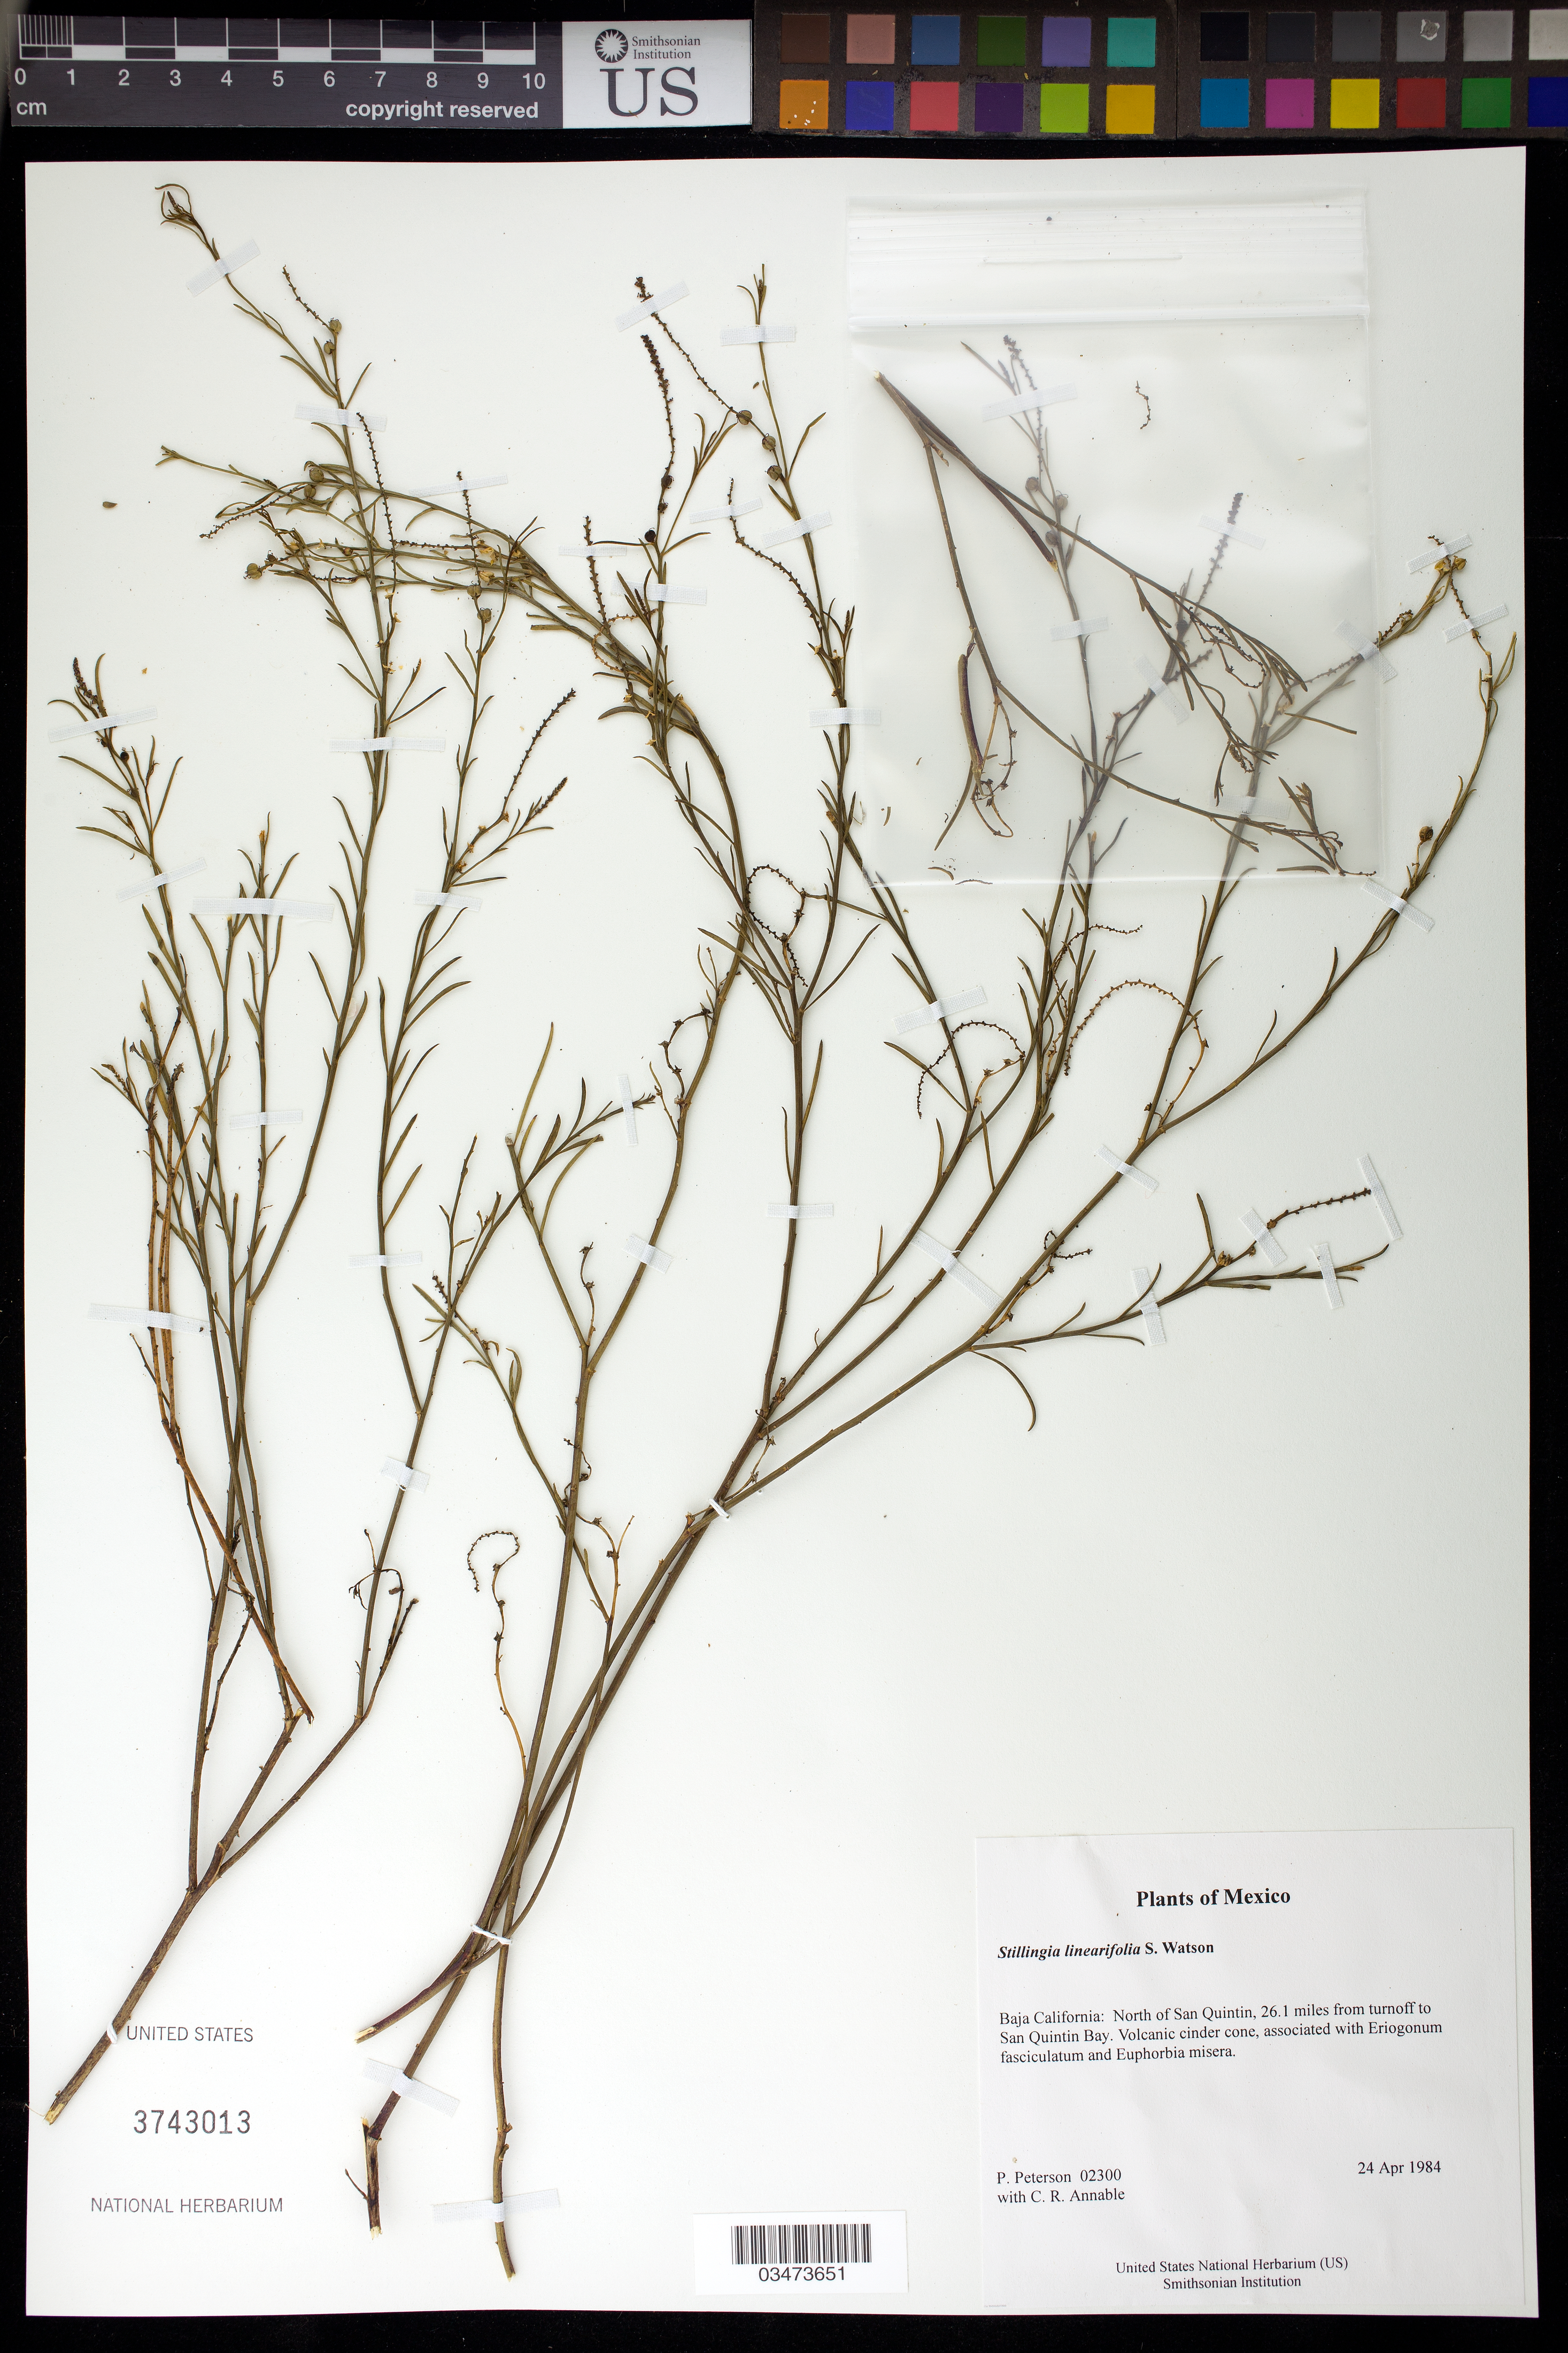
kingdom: Plantae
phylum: Tracheophyta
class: Magnoliopsida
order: Malpighiales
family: Euphorbiaceae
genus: Stillingia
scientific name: Stillingia linearifolia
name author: S. Watson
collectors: P. M. Peterson & C. R. Annable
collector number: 02300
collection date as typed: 24 Apr 1984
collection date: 1984-04-24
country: Mexico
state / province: Baja California Norte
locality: North of San Quintin, 26.1 miles from turnoff to San Quintin Bay.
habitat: Volcanic cinder cone, associated with Eriogonum fasciculatum and Euphorbia misera.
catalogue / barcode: US 3743013